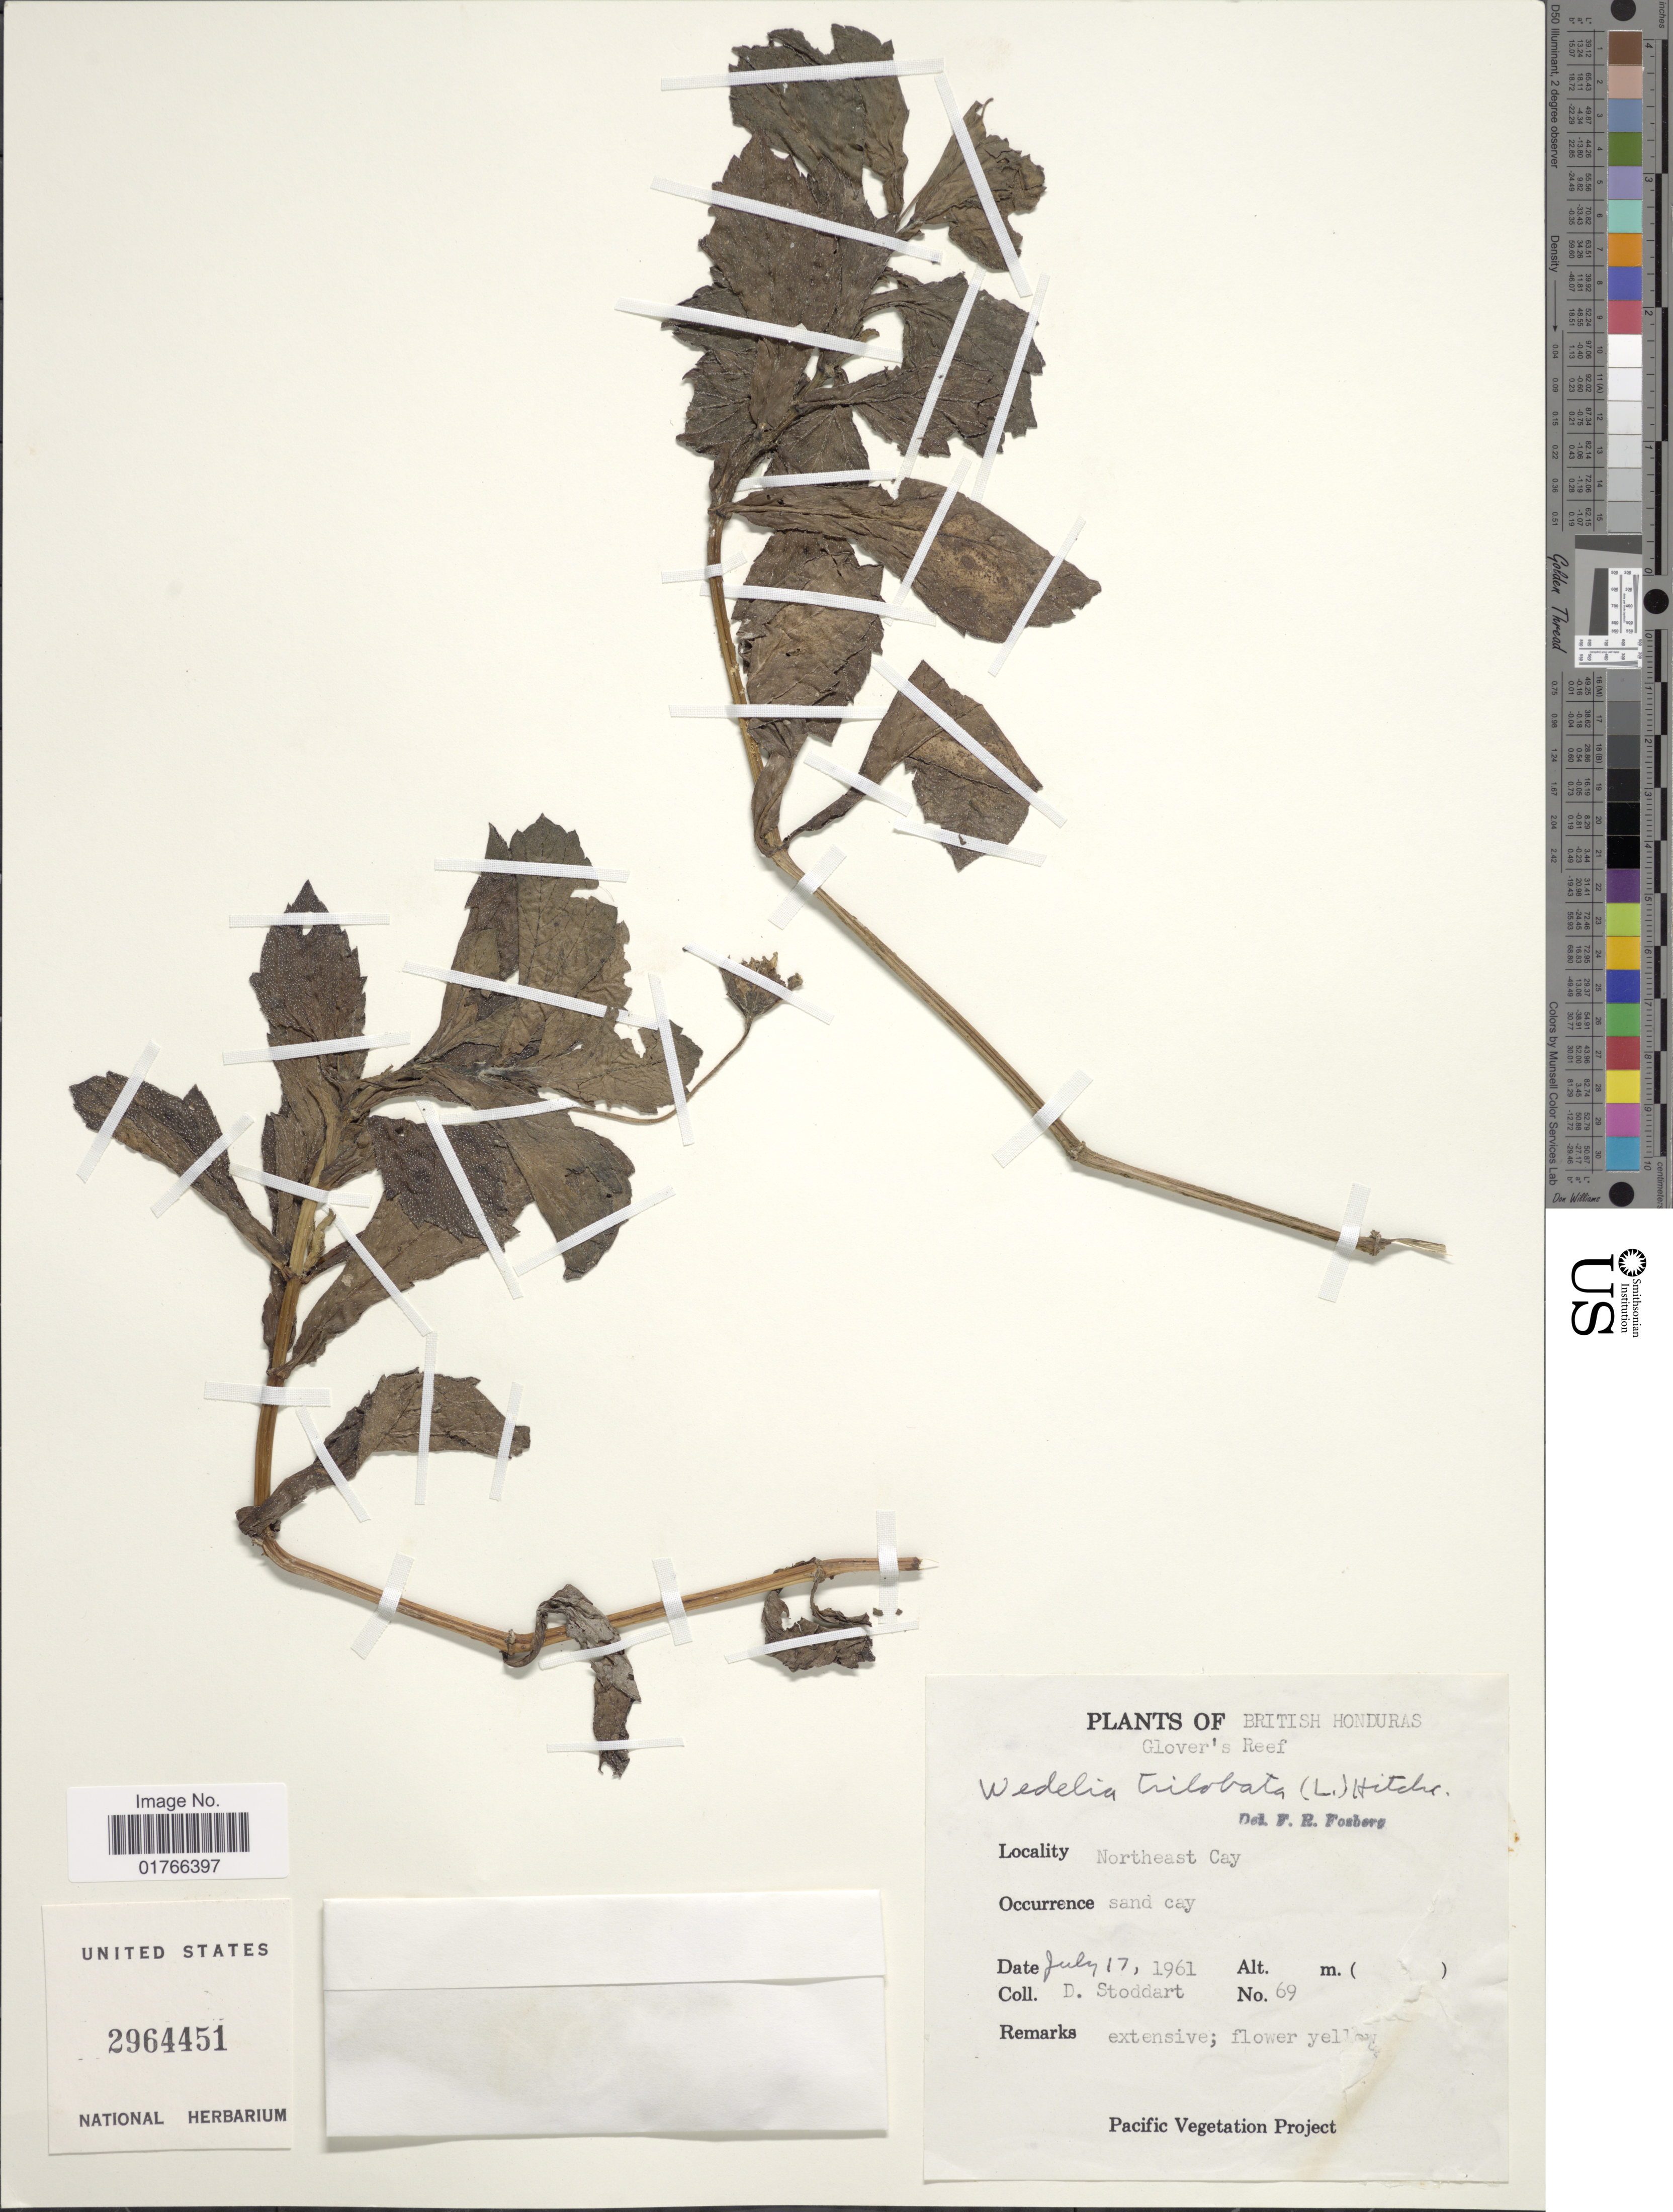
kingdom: Plantae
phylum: Tracheophyta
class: Magnoliopsida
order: Asterales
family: Asteraceae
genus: Sphagneticola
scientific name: Sphagneticola trilobata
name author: (L.) Pruski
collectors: D. Stoddart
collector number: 69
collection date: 1961-07-17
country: Belize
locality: British Honduras, Glover's Reef, Northeast Cay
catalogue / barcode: US 2964451